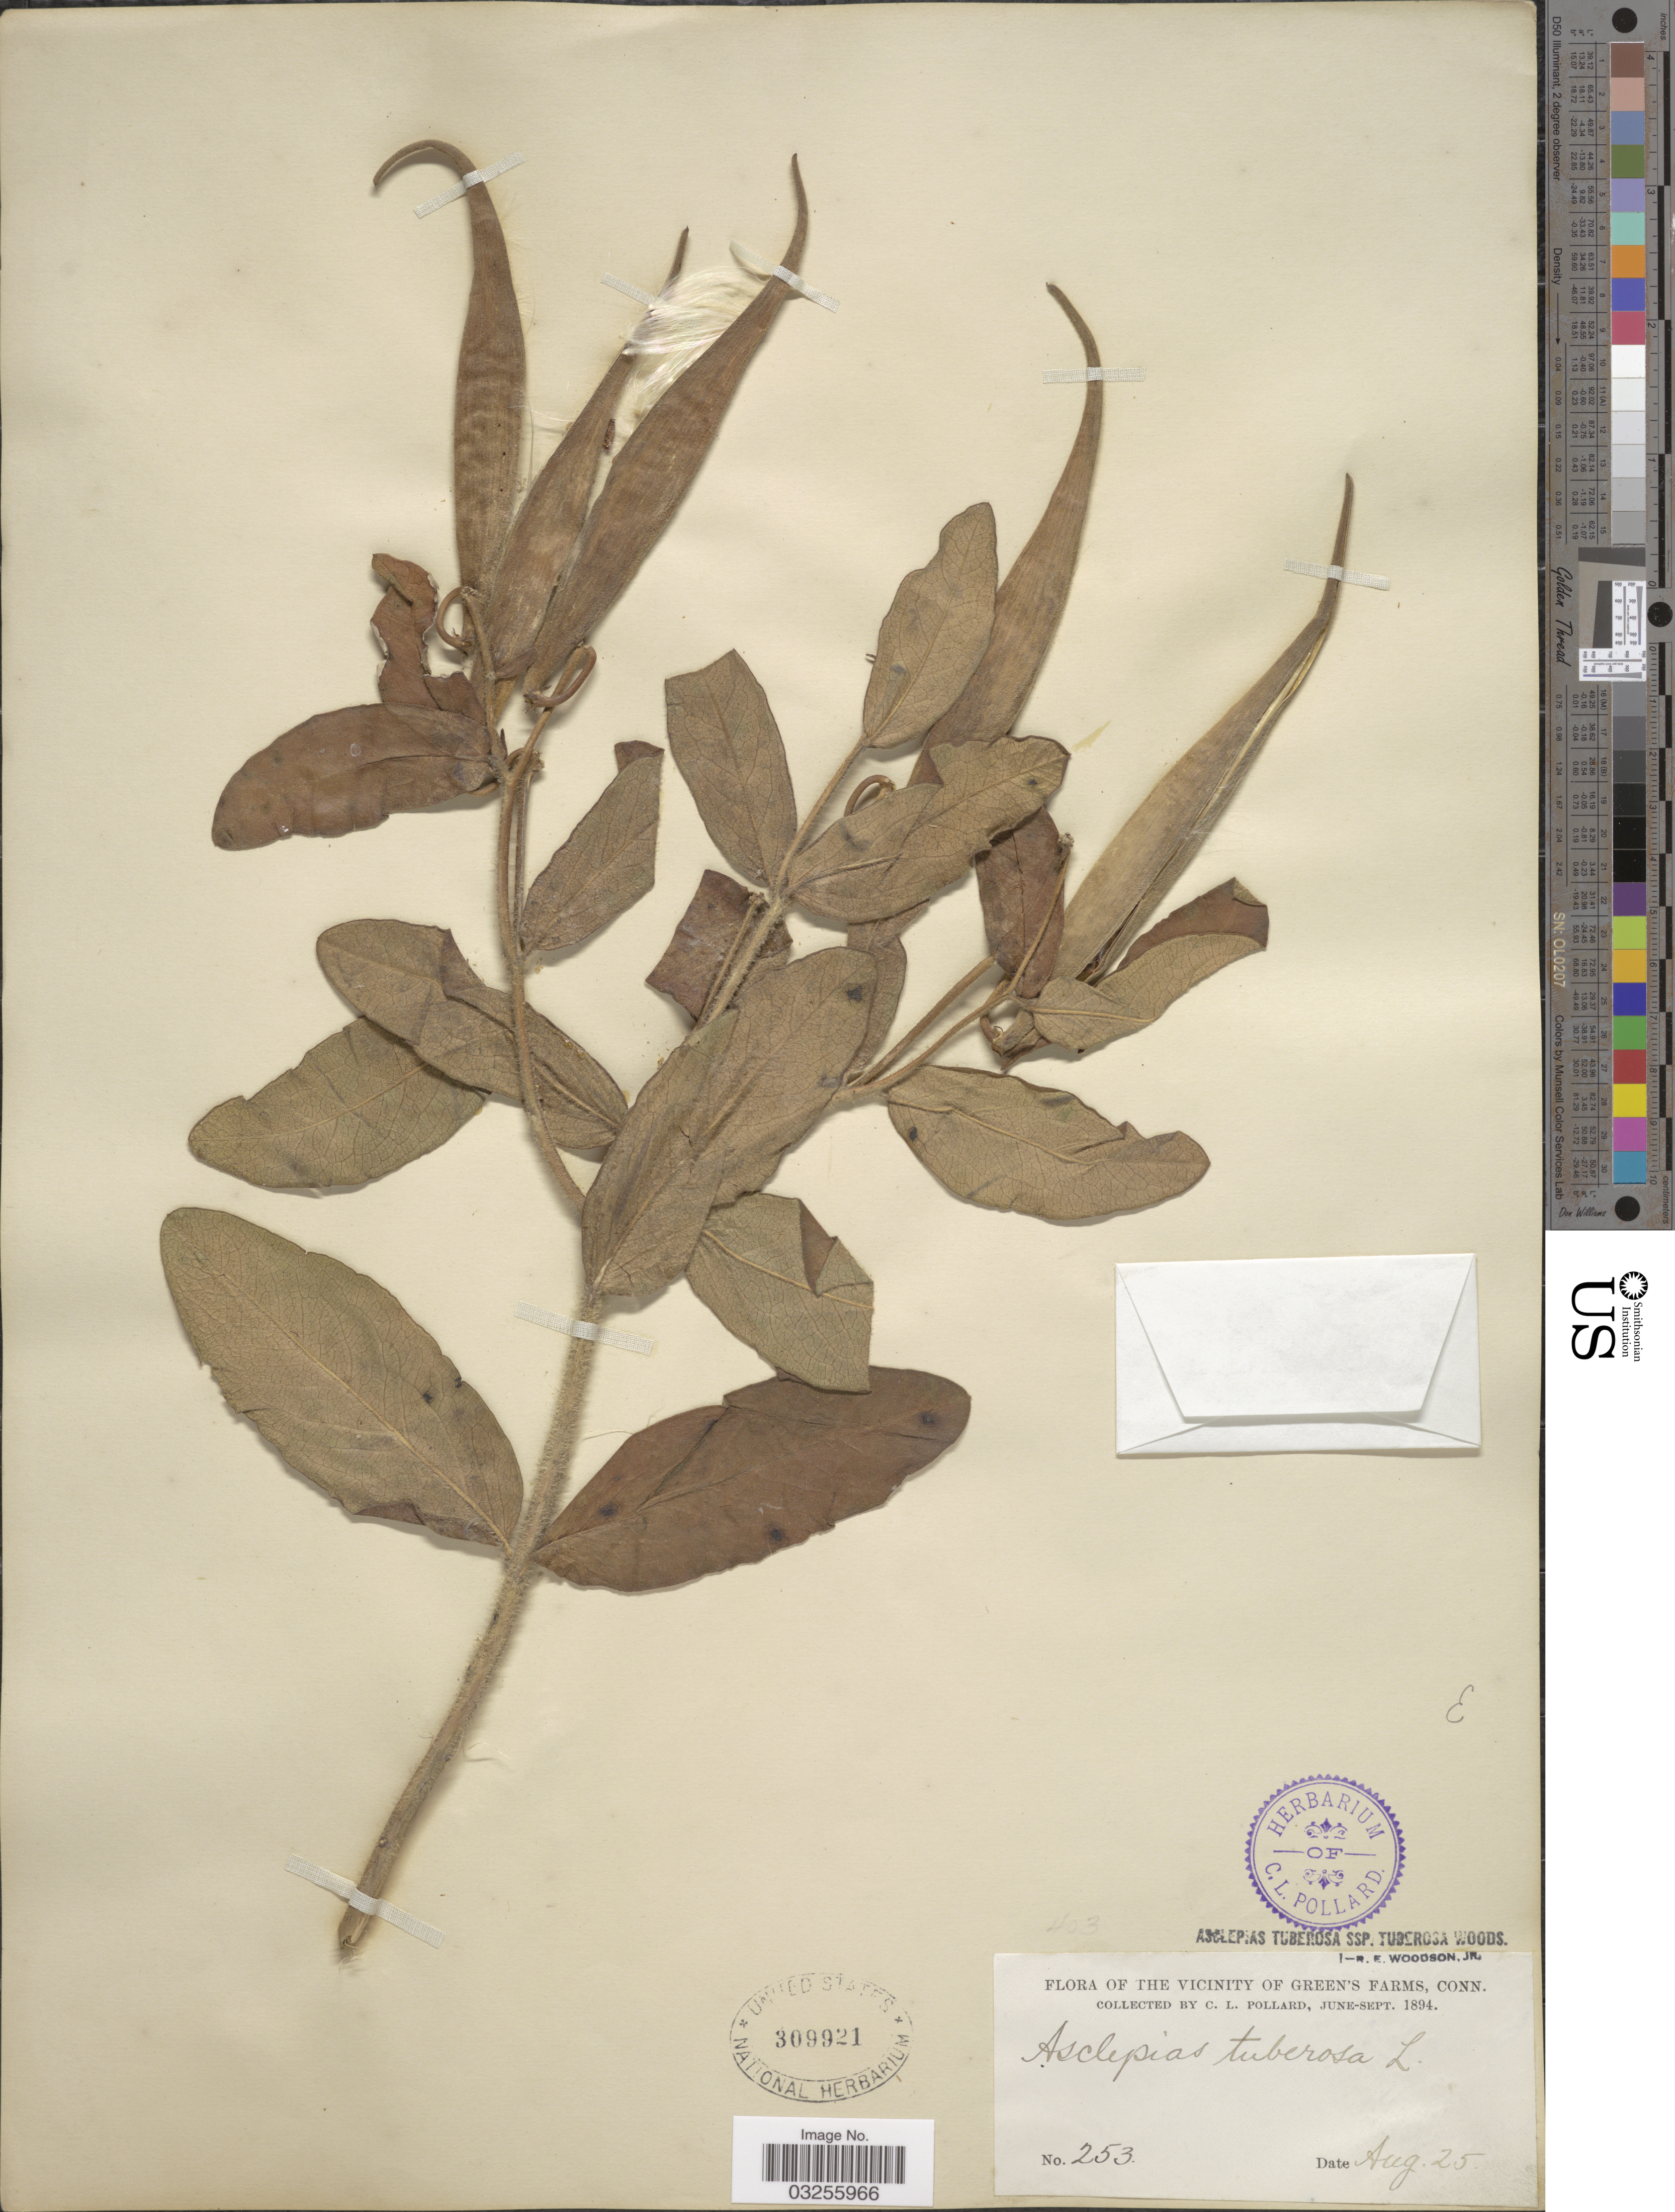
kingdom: Plantae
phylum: Tracheophyta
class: Magnoliopsida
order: Gentianales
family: Apocynaceae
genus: Asclepias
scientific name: Asclepias tuberosa subsp. tuberosa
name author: L.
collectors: C. L. Pollard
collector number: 253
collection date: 1894-08-25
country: United States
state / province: Connecticut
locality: The Vicinity of Green's Farms.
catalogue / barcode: US 309921